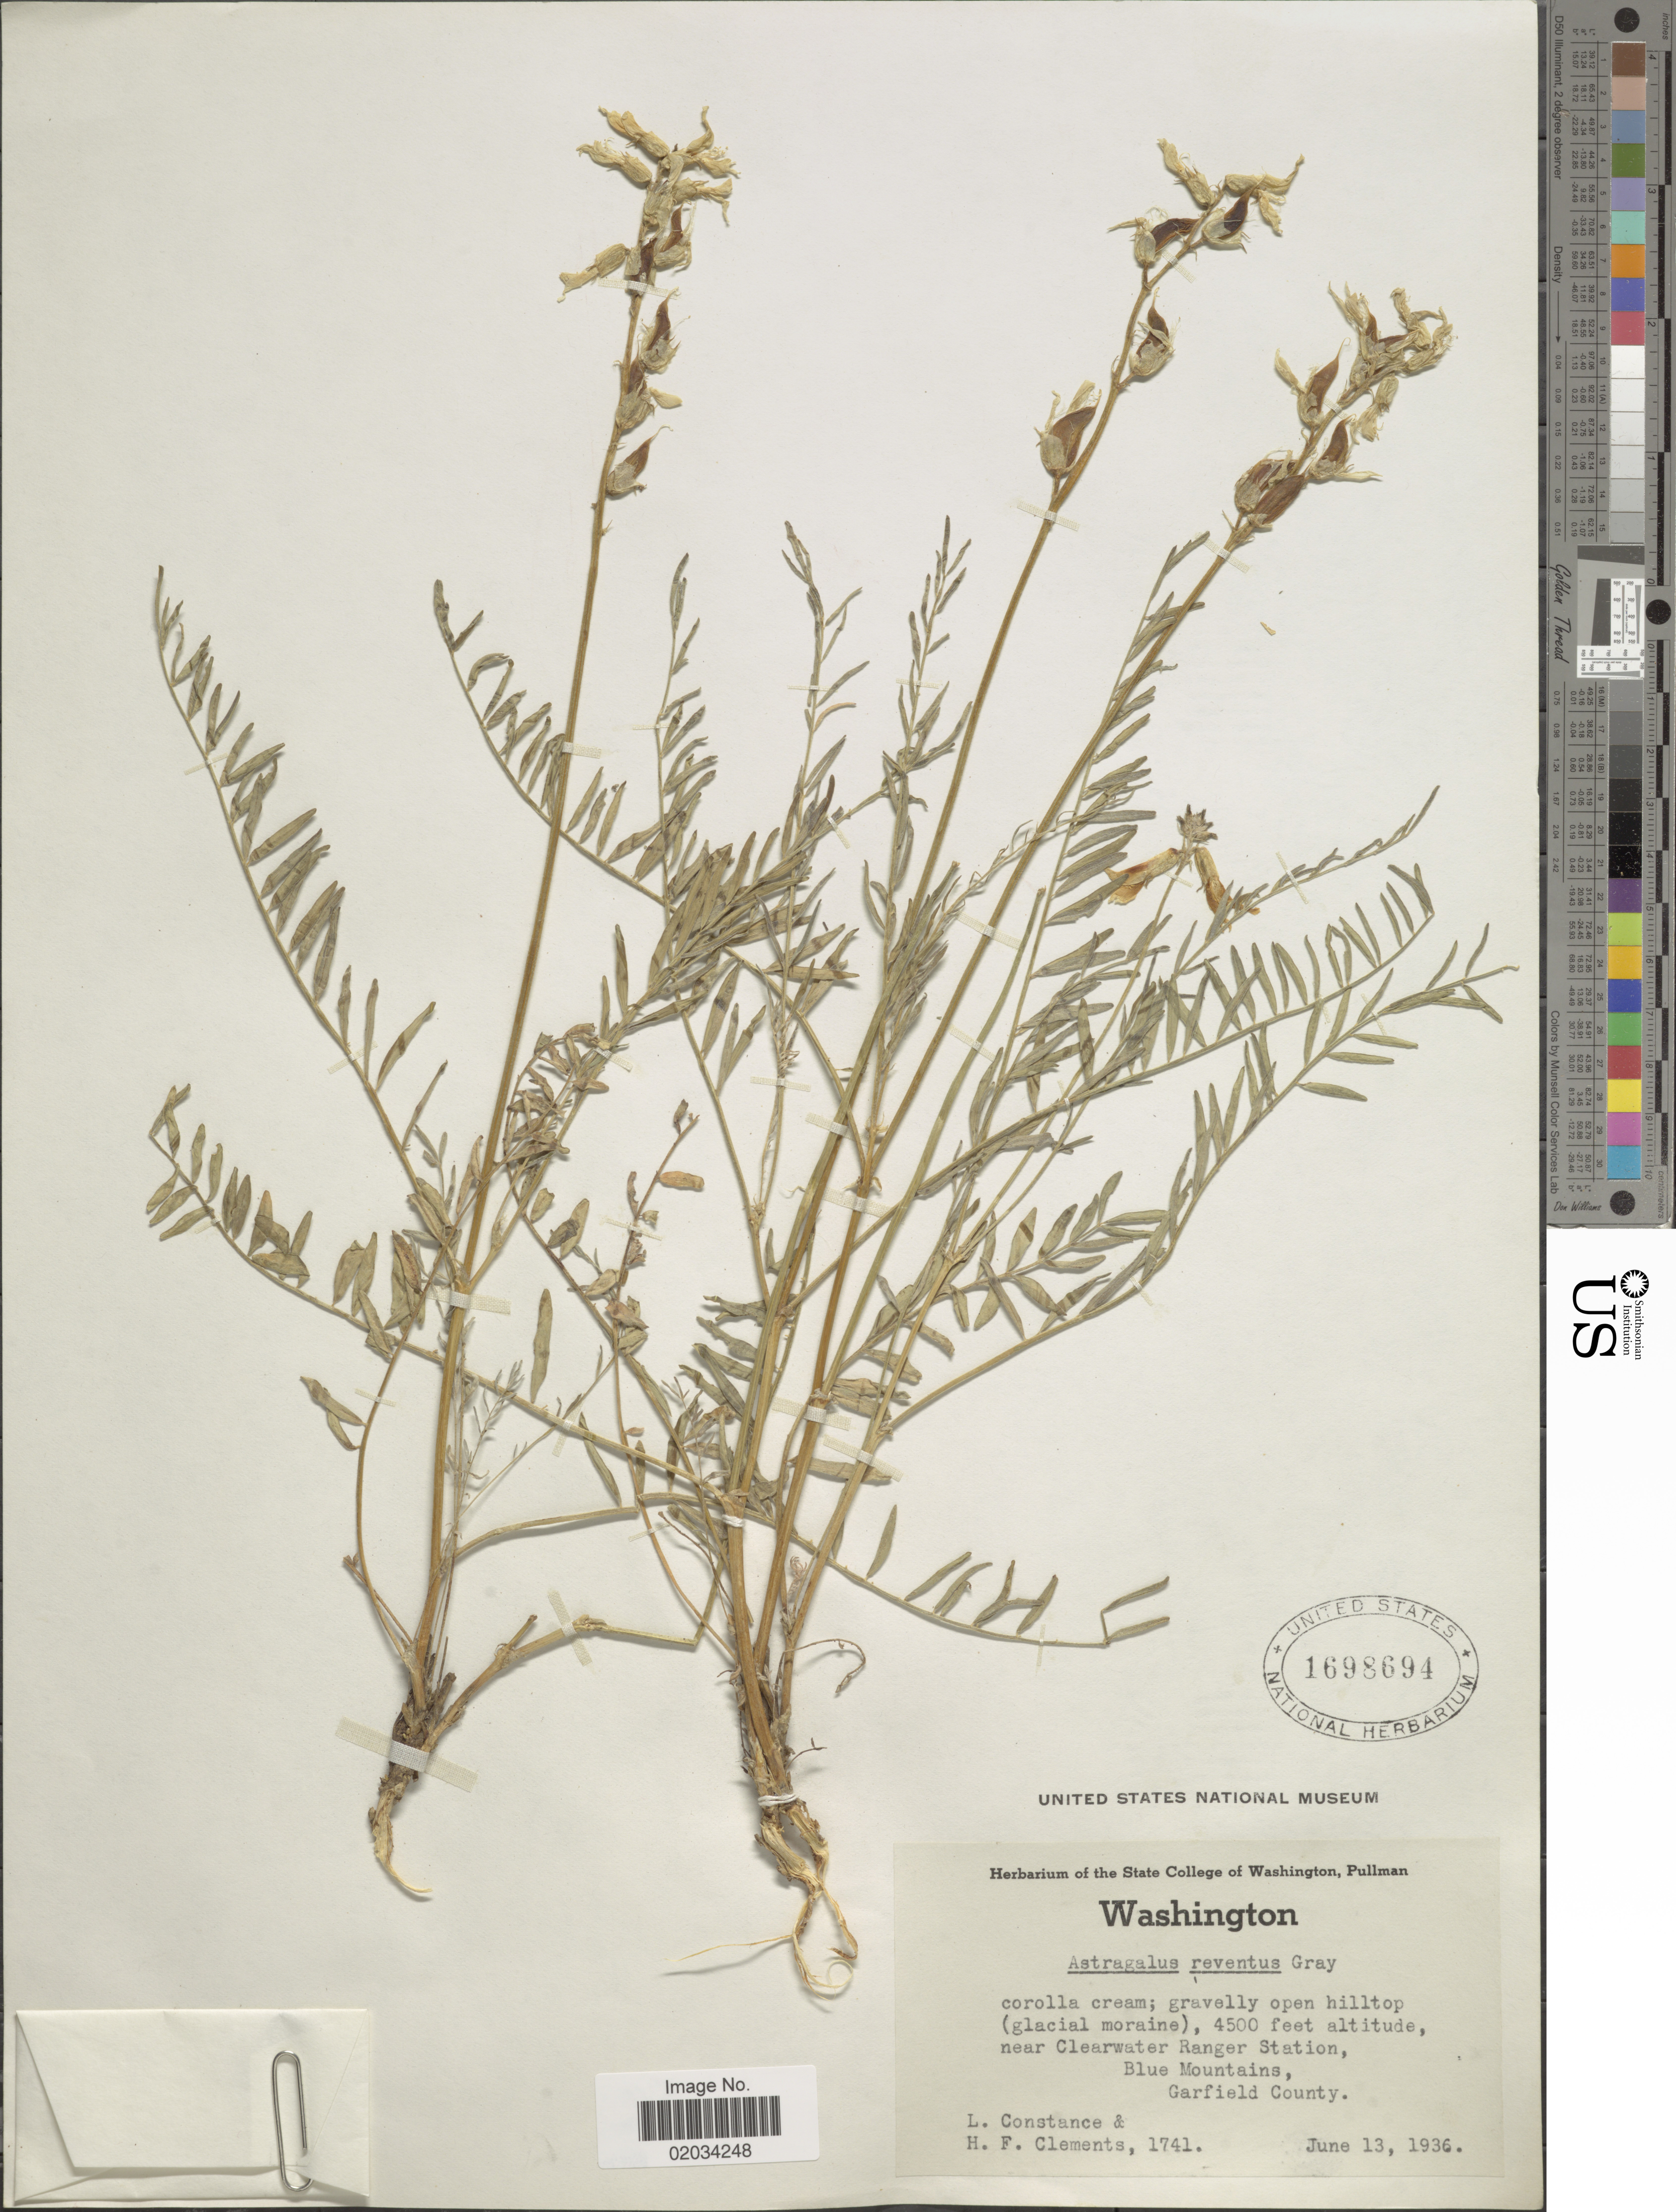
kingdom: Plantae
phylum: Tracheophyta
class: Magnoliopsida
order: Fabales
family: Fabaceae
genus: Astragalus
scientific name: Astragalus reventus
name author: A. Gray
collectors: L. Constance & H. Clements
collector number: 1741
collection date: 1936-06-13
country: United States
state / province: Washington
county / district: Garfield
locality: Near Clearwater Ranger Station, Blue Mountains, Garfield County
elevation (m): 1372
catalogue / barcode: US 1698694